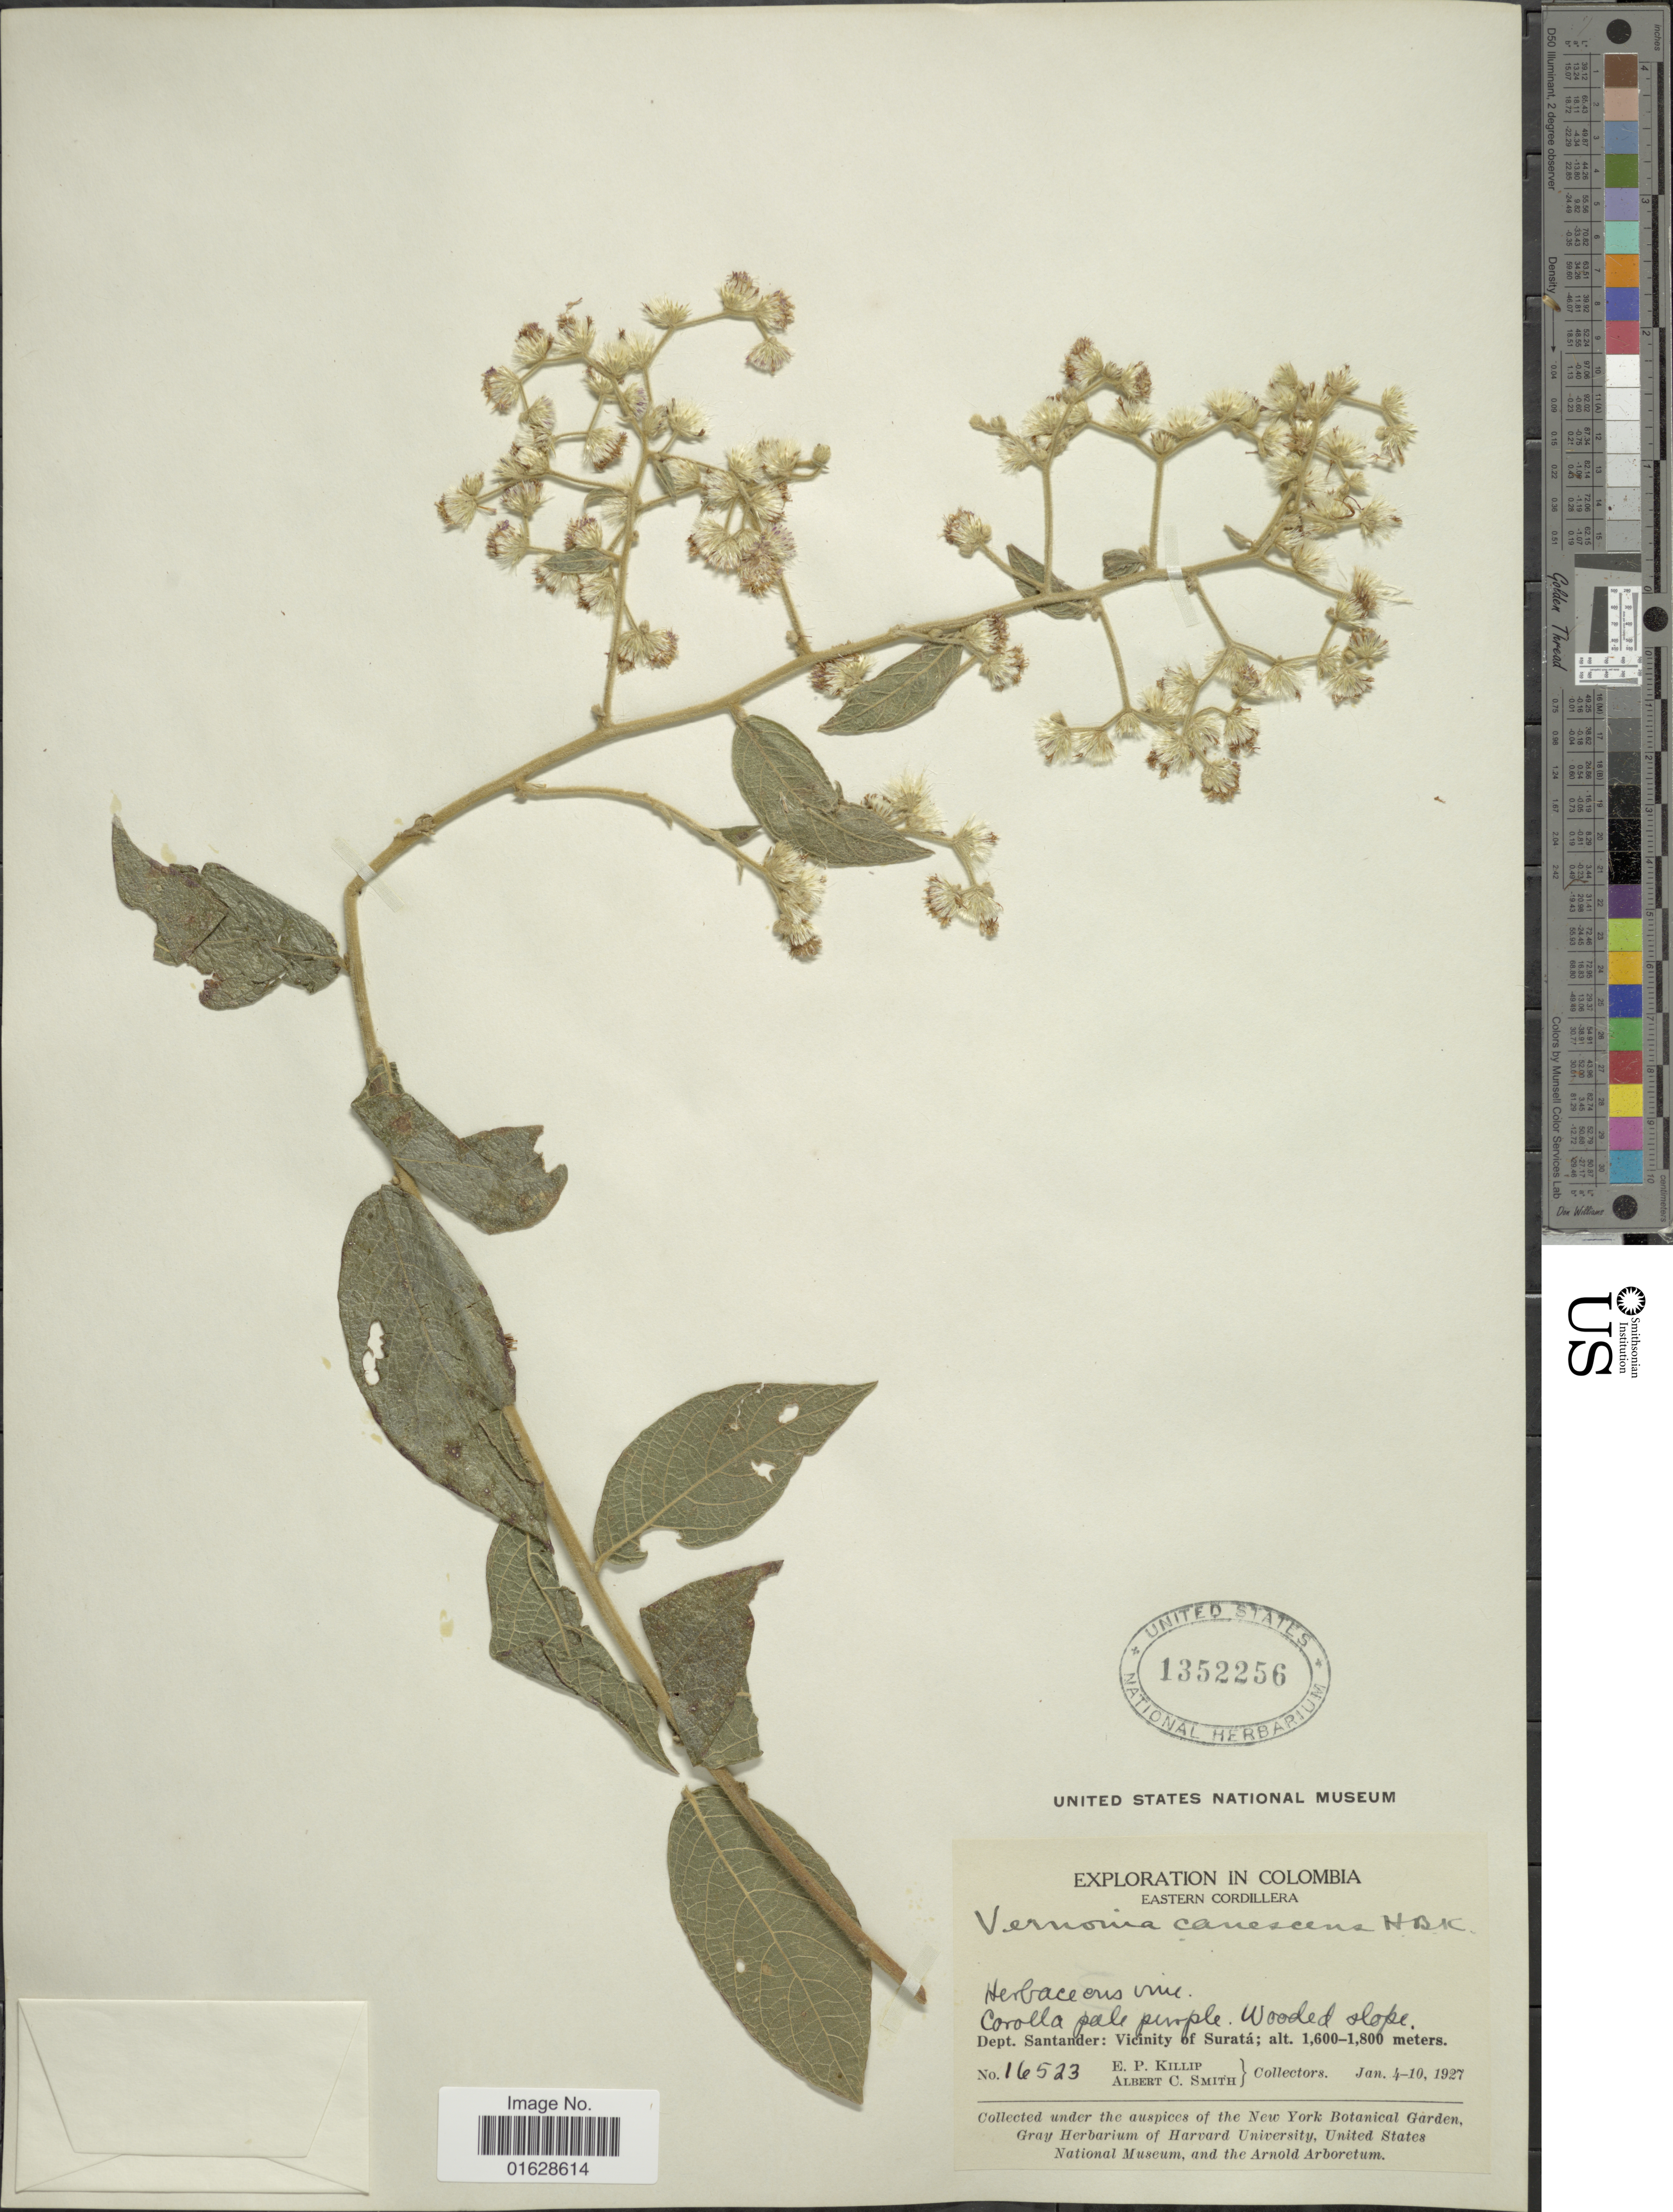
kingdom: Plantae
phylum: Tracheophyta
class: Magnoliopsida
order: Asterales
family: Asteraceae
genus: Lepidaploa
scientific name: Lepidaploa canescens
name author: (Kunth) H. Rob.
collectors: E. P. Killip & A. C. Smith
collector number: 16523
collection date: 1927-01-04/1927-01-10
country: Colombia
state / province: Santander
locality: Colombia. Dept. Santander: Rio Surata Valley, above Surata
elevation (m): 1600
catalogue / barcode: US 1352256